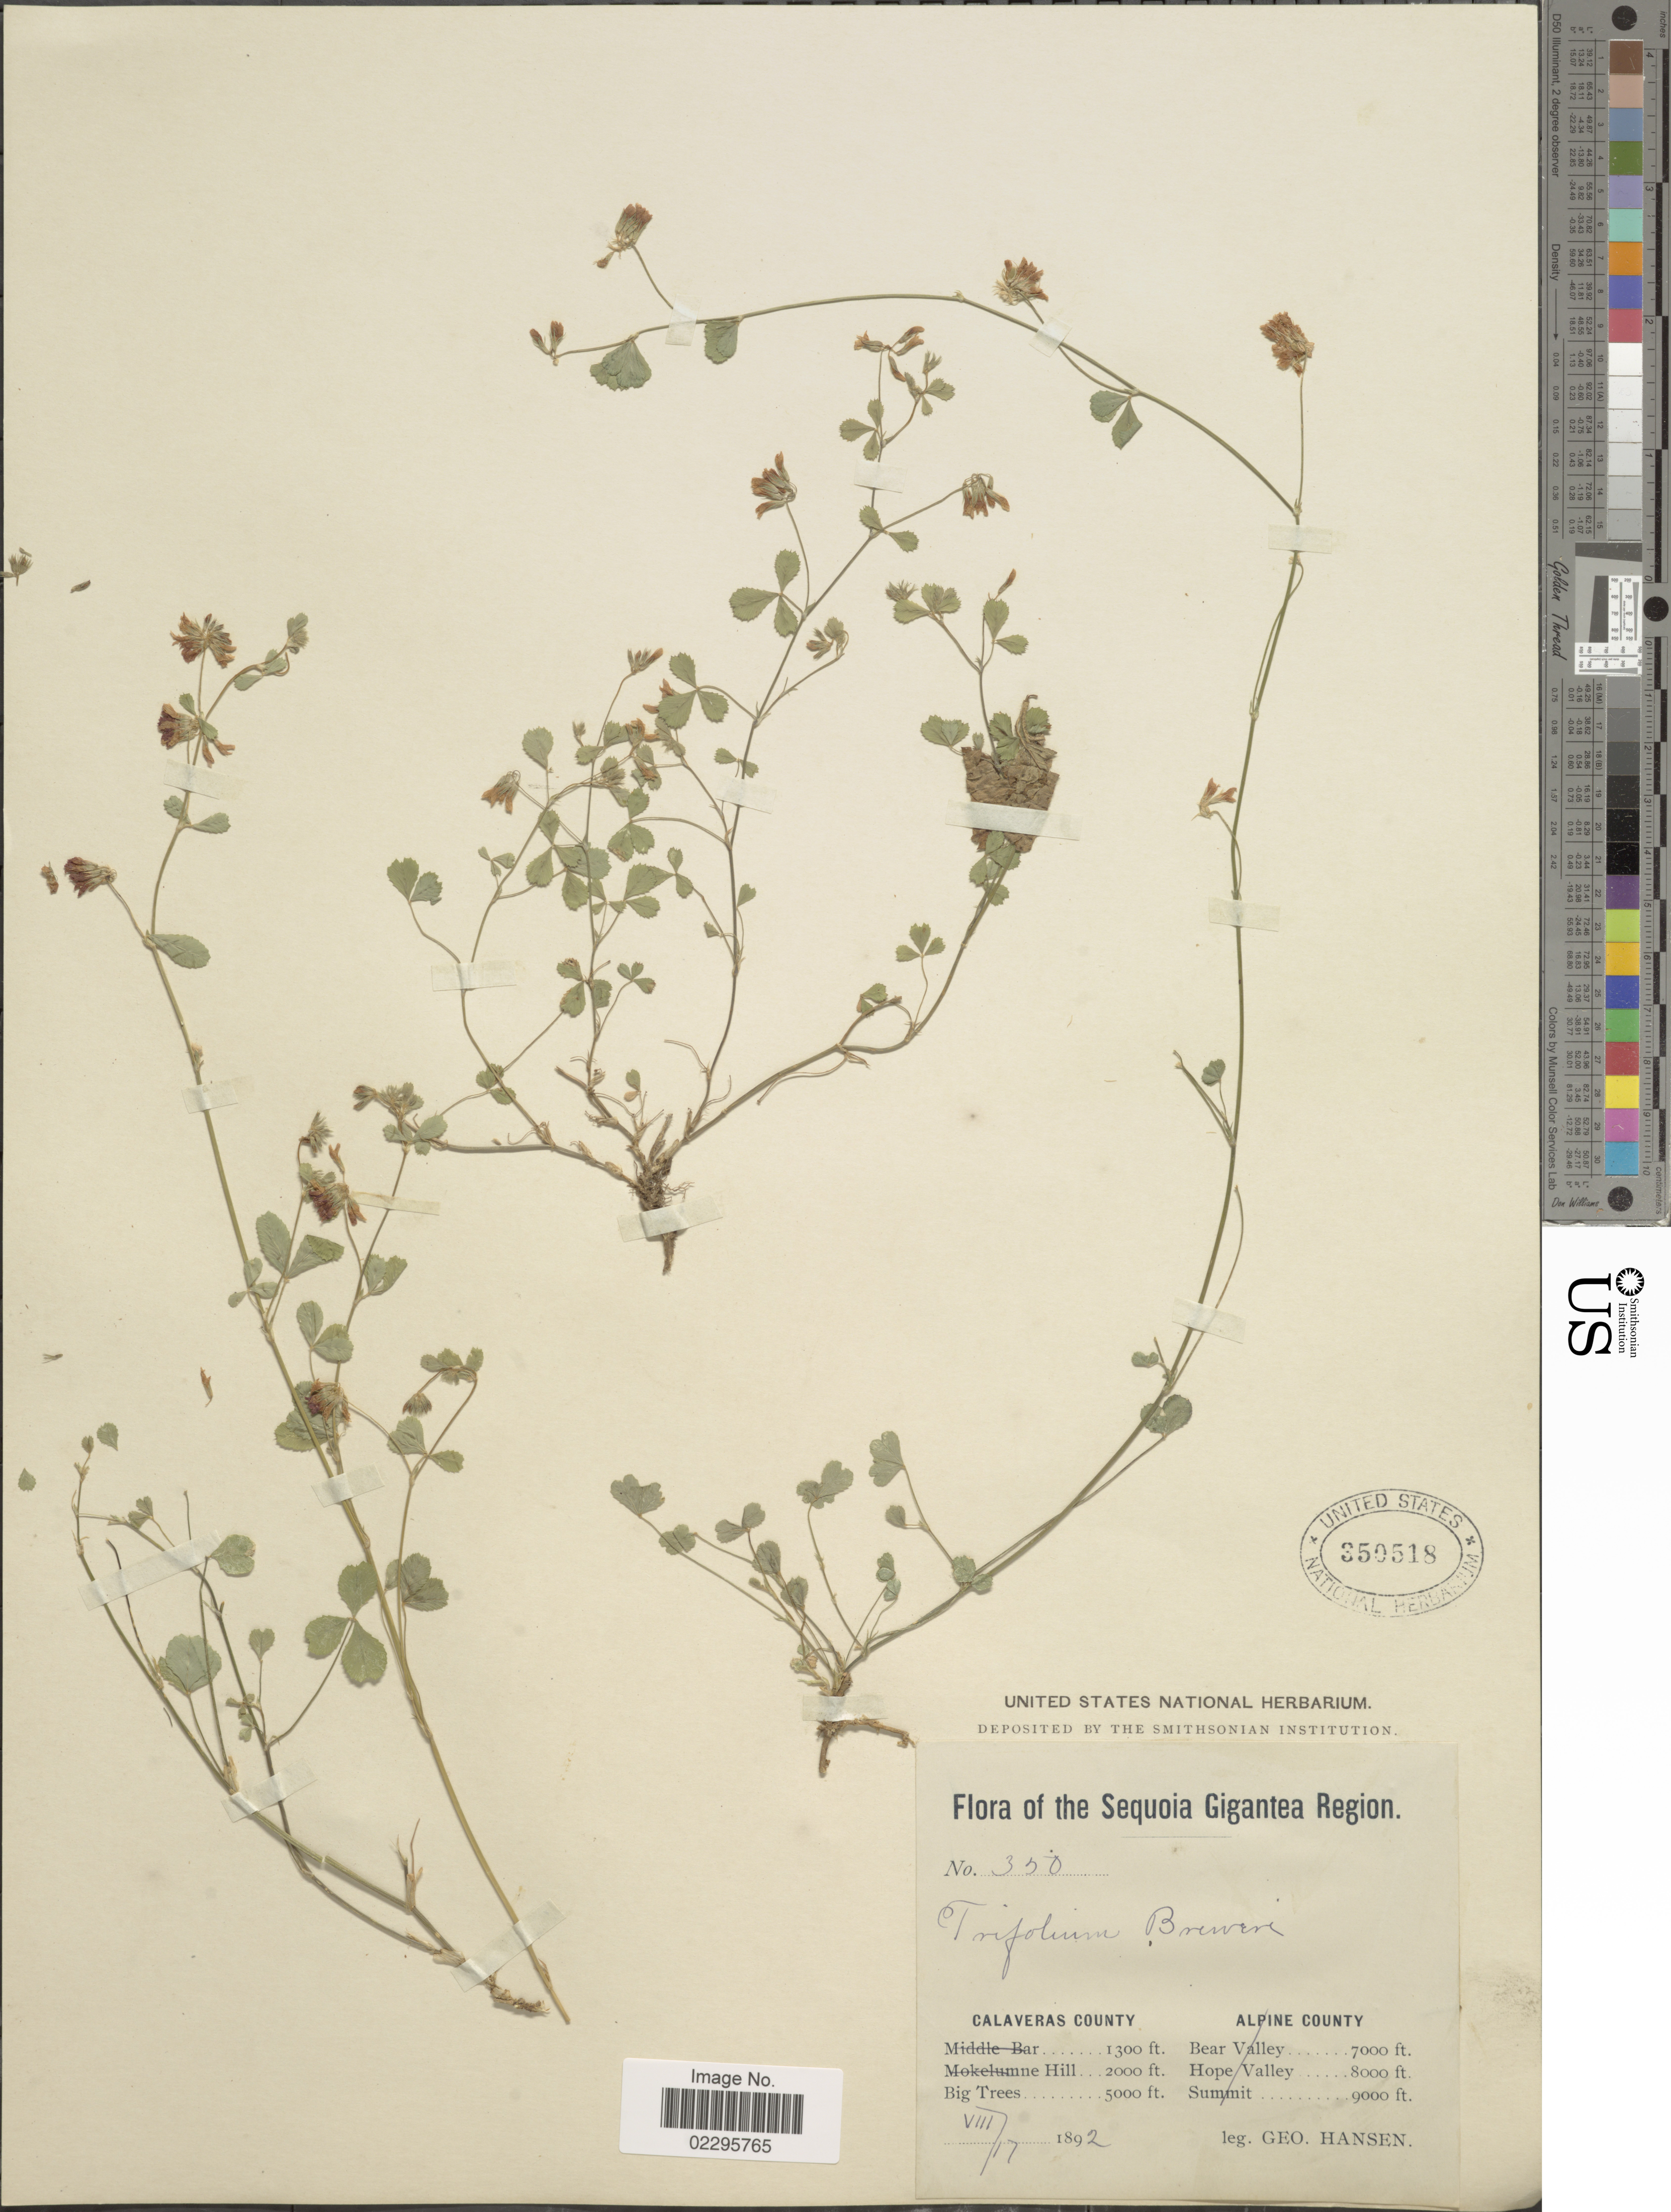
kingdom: Plantae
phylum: Tracheophyta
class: Magnoliopsida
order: Fabales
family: Fabaceae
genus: Trifolium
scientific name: Trifolium breweri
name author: S. Watson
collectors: G. Hansen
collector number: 350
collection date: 1892-08-17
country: United States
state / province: California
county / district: Calaveras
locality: Calaveras County, Big Trees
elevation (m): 1524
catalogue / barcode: US 350518